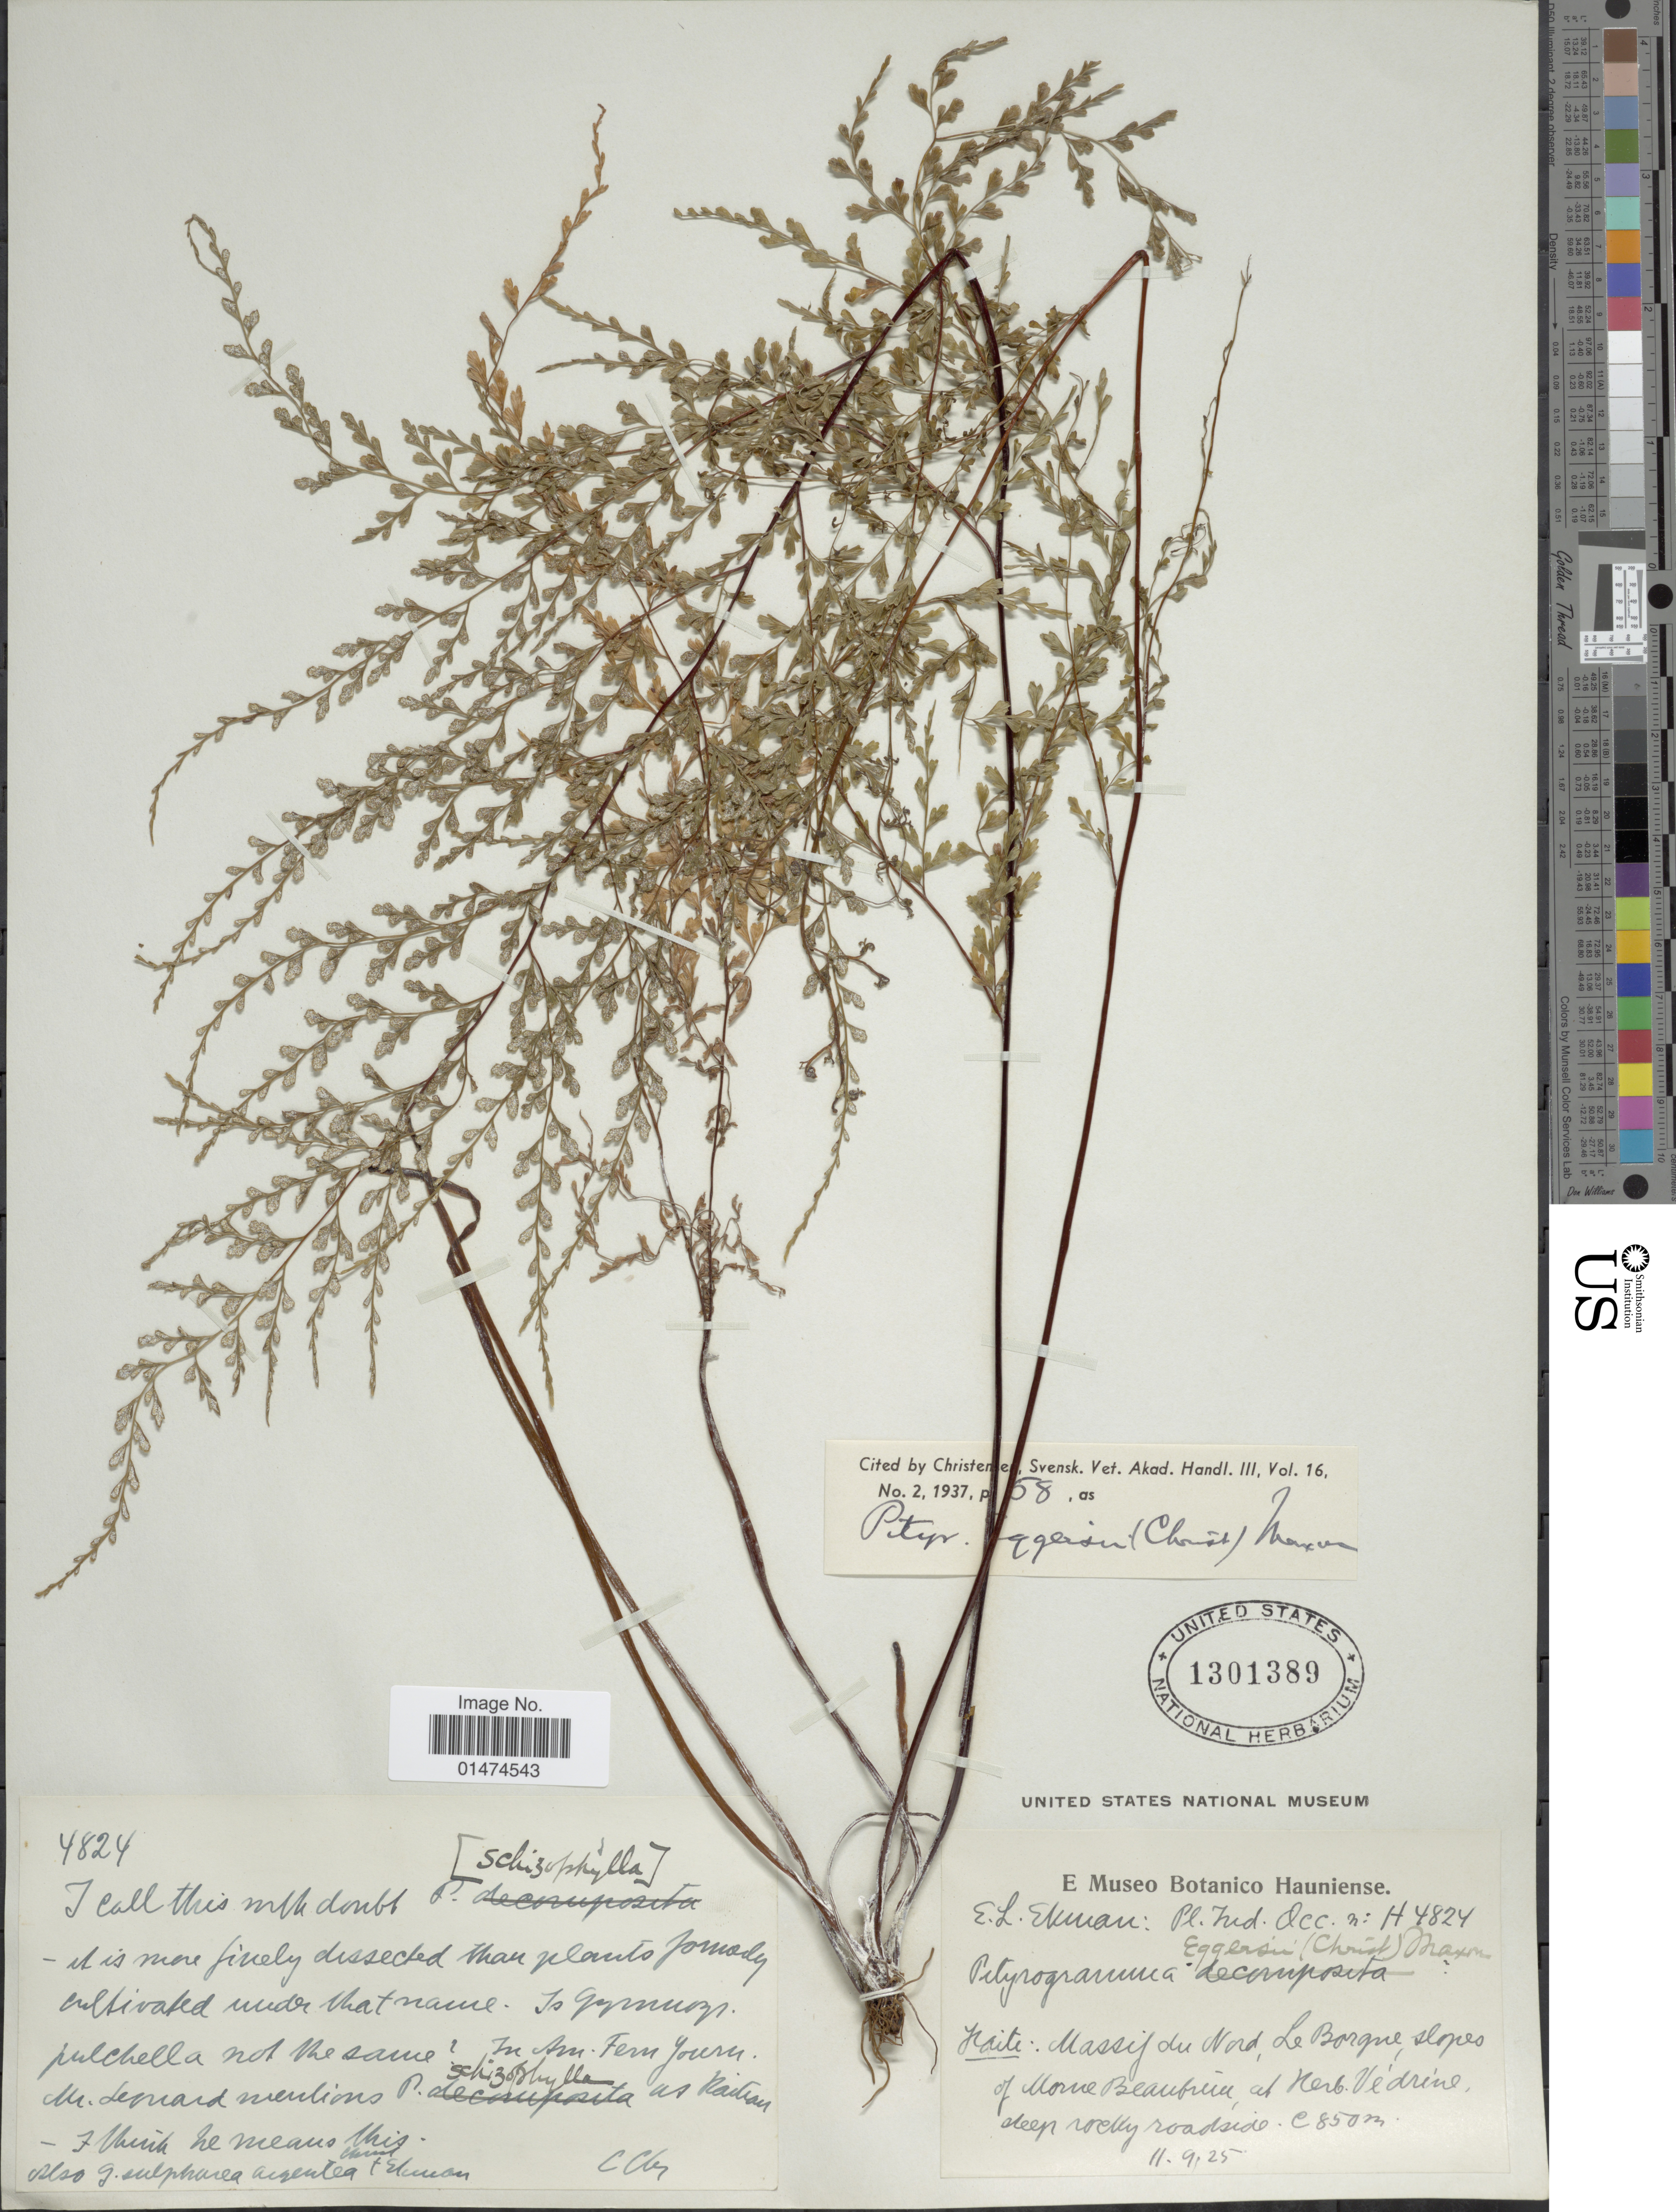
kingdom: Plantae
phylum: Tracheophyta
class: Polypodiopsida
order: Polypodiales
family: Pteridaceae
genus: Pityrogramma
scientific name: Pityrogramma eggersii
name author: (Christ) Maxon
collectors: E. L. Ekman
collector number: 4824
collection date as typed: Transcribed d/m/y: 11/9/25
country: Haiti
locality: Haiti, Massif du Nord, Le Borgne, slopes of Morne Beaufrui. Vedrine. Roadsides.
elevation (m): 850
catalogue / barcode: US 1301389